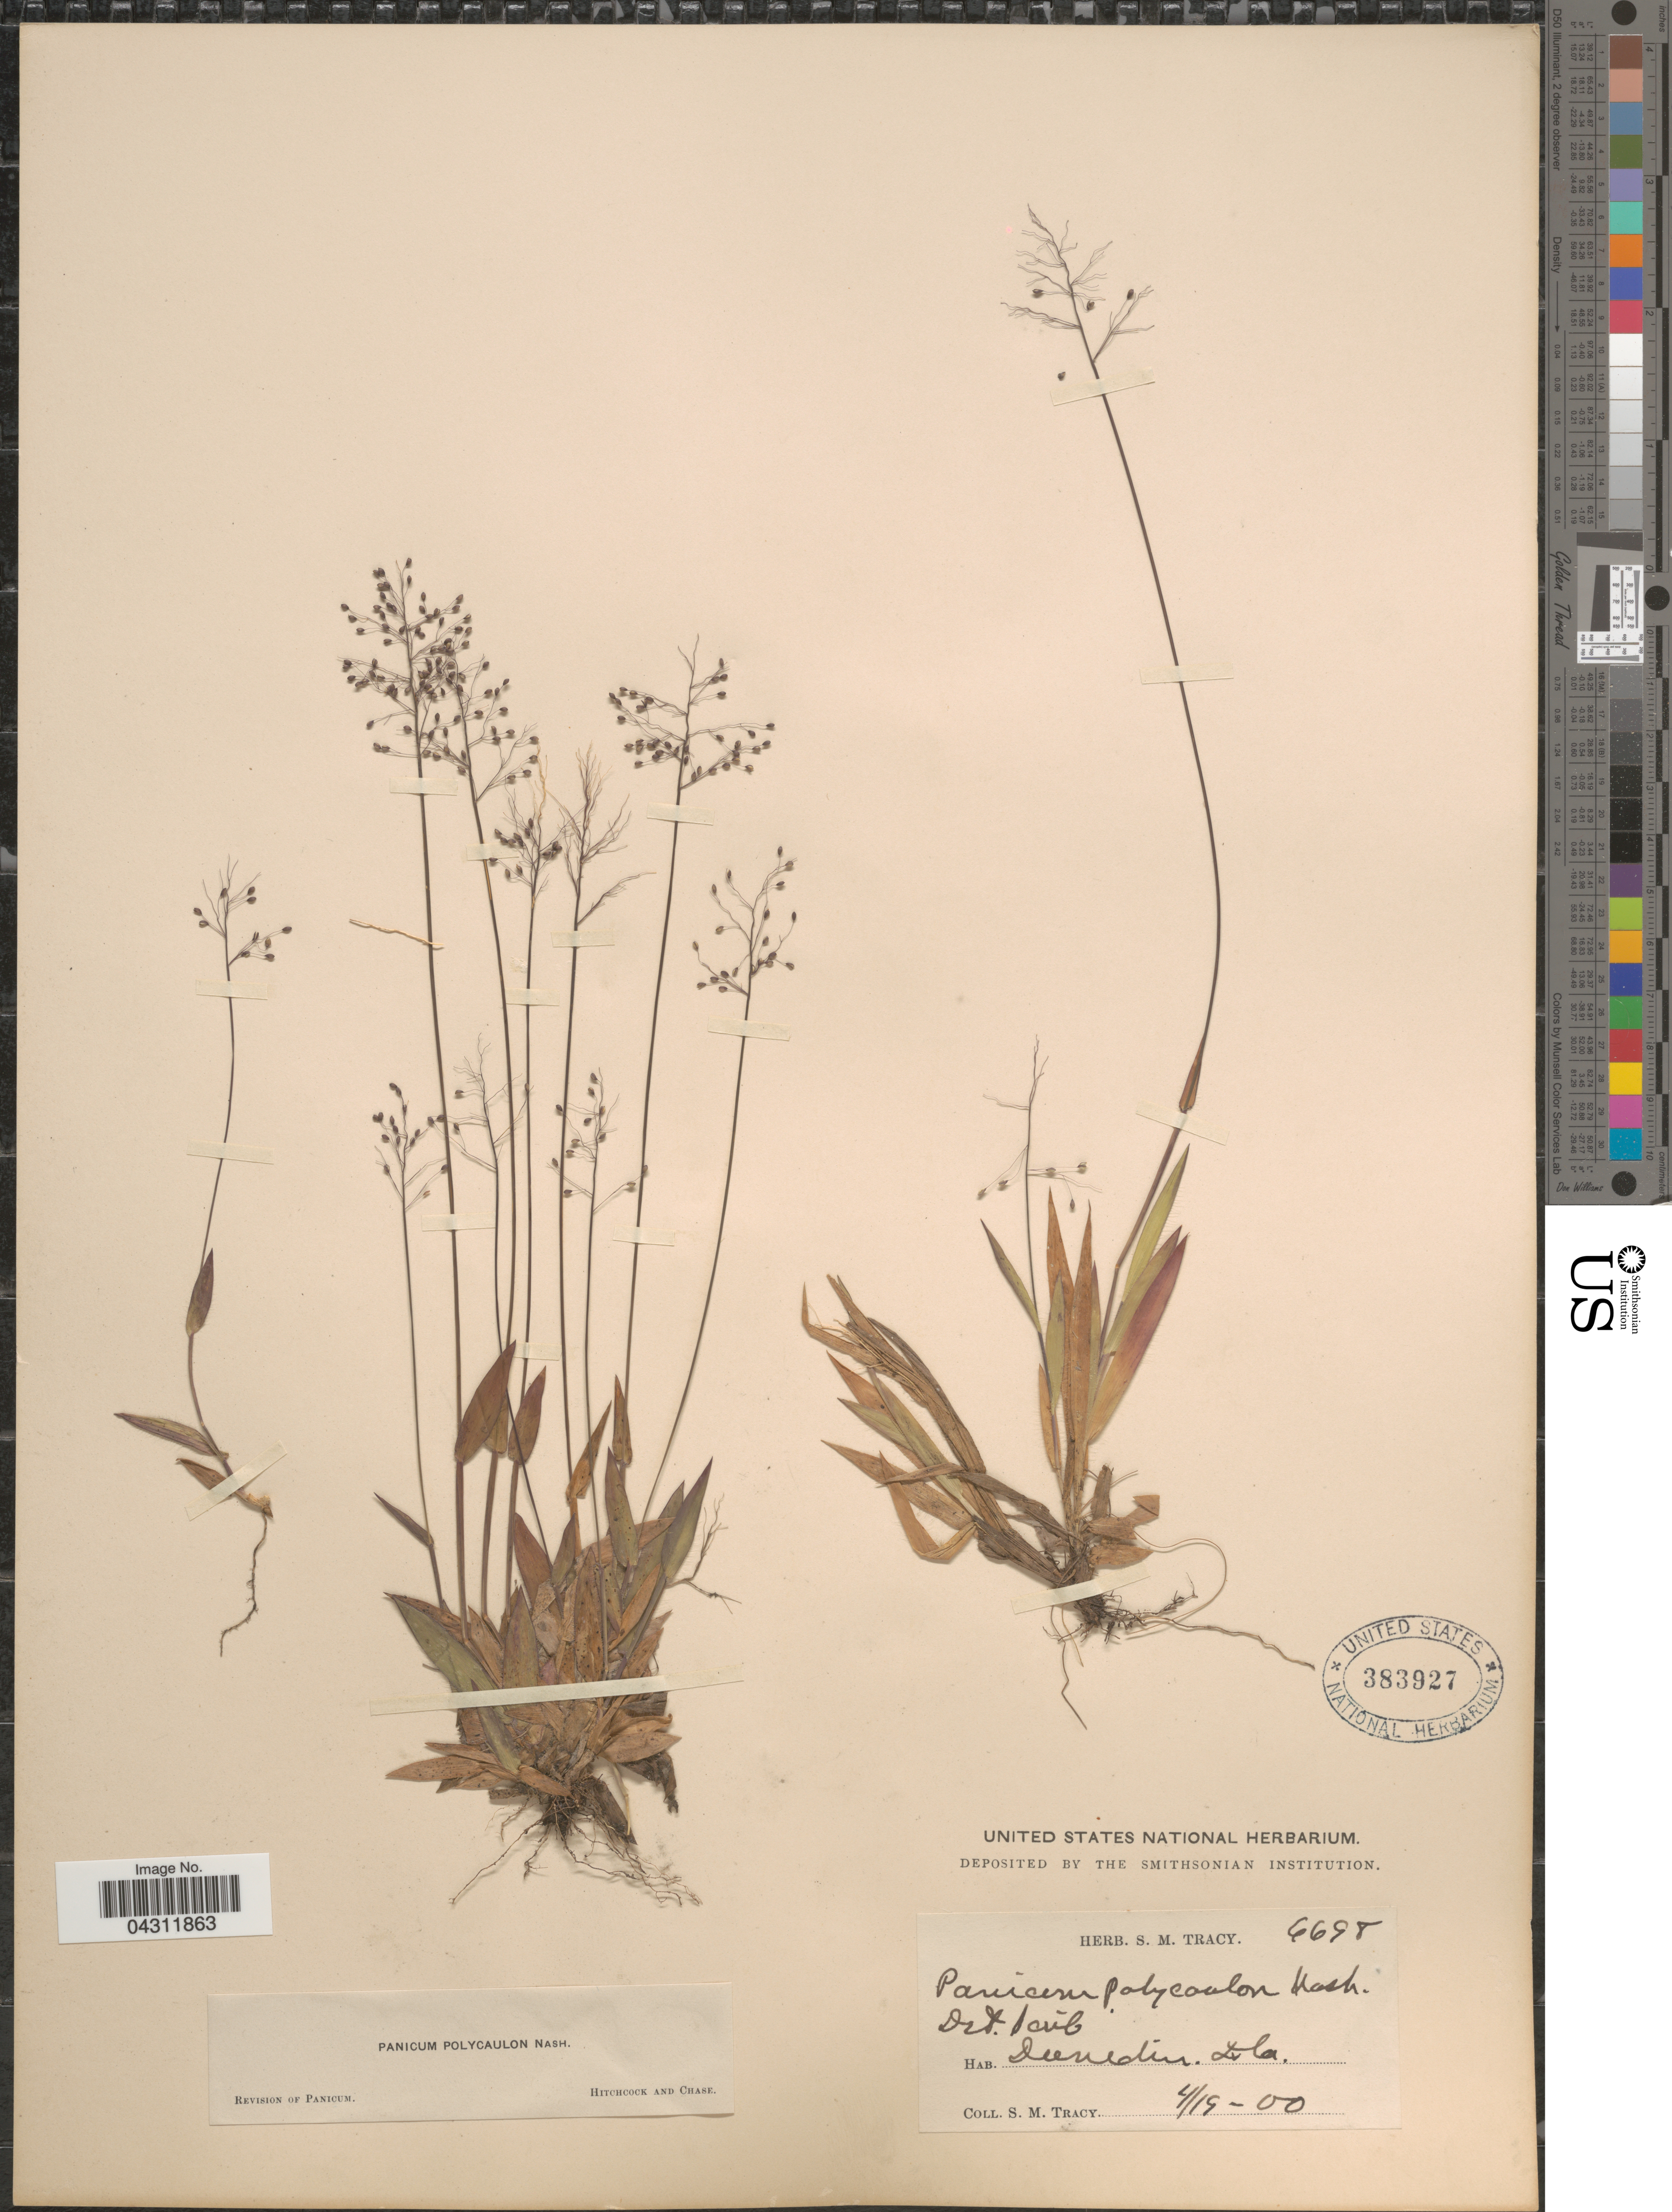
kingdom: Plantae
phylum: Tracheophyta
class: Liliopsida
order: Poales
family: Poaceae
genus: Dichanthelium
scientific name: Dichanthelium strigosum var. glabrescens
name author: (Griseb.) Freckmann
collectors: S. M. Tracy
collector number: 6698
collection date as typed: Transcribed d/m/y: 19/4/0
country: United States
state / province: Florida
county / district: Pinellas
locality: Dunedin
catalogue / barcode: US 383927